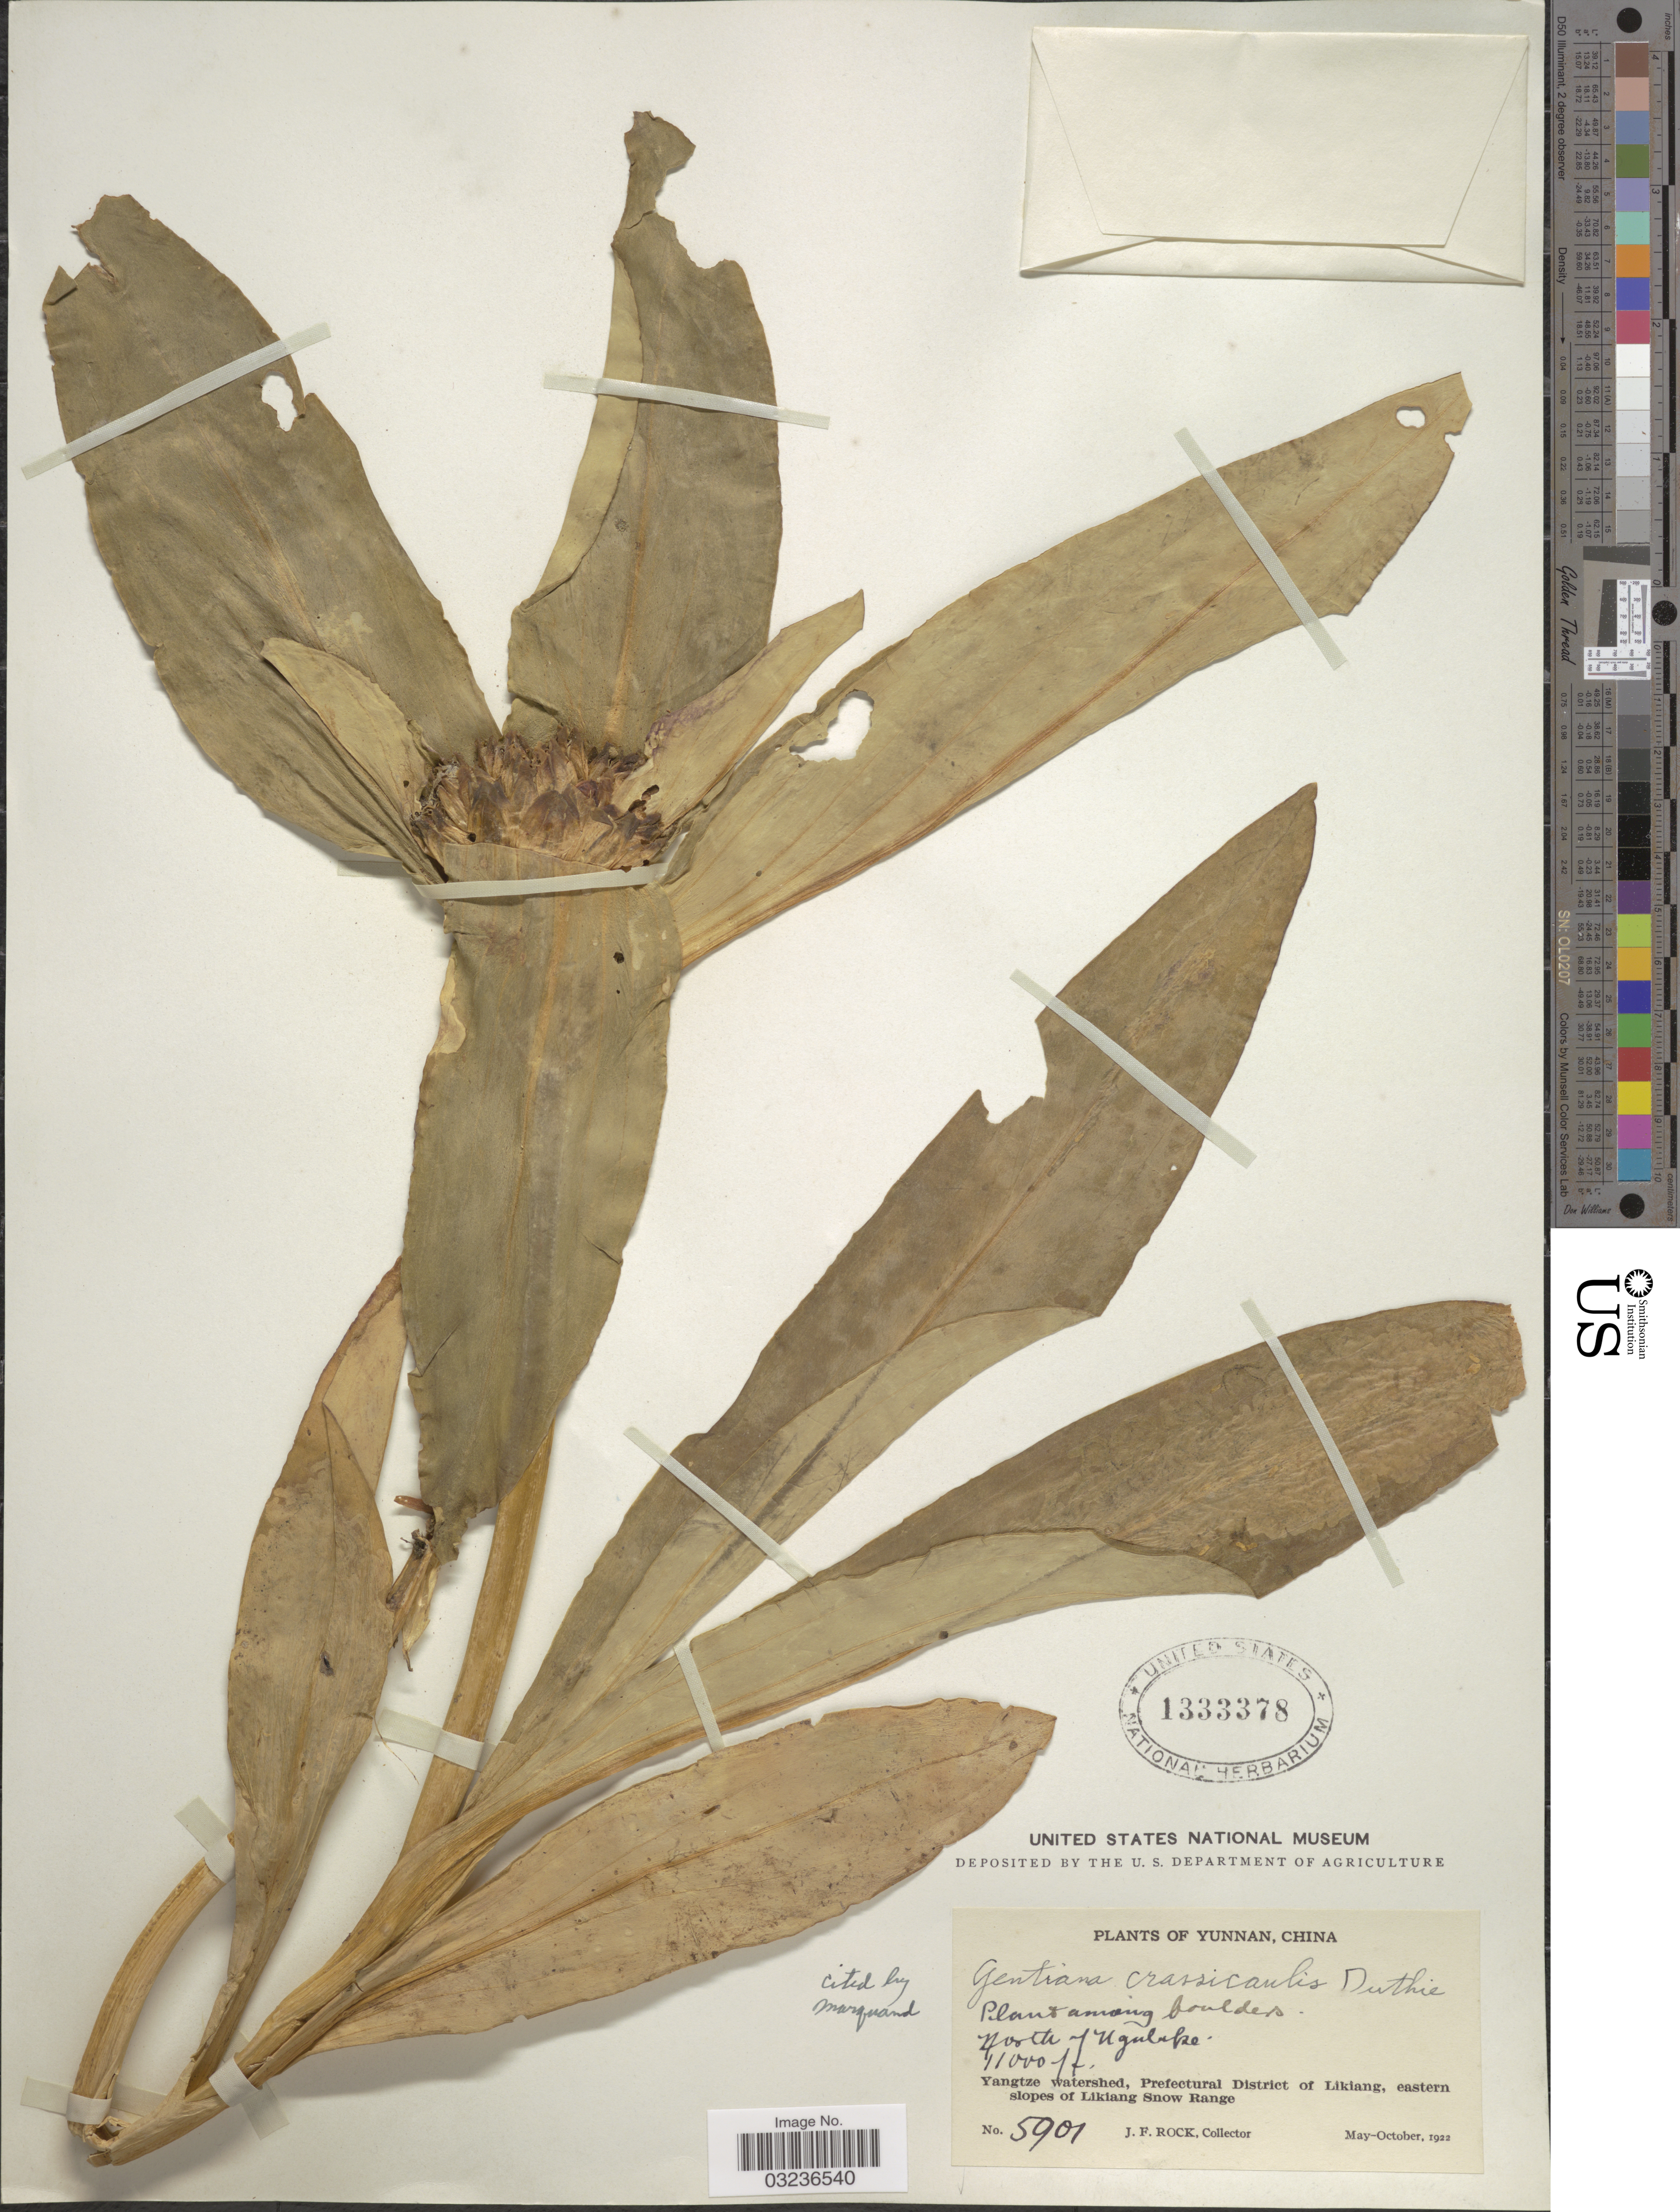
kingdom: Plantae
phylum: Tracheophyta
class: Magnoliopsida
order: Gentianales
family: Gentianaceae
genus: Gentiana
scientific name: Gentiana crassicaulis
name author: Duthie ex Burkill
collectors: J. Rock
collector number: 5901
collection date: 1922-05/1922-10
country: China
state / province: Yunnan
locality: North of Nguluke. Yangtze watershed, Prefectural District of Likiang, eastern slopes of Likiang Snow Range.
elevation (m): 3353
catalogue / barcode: US 1333378